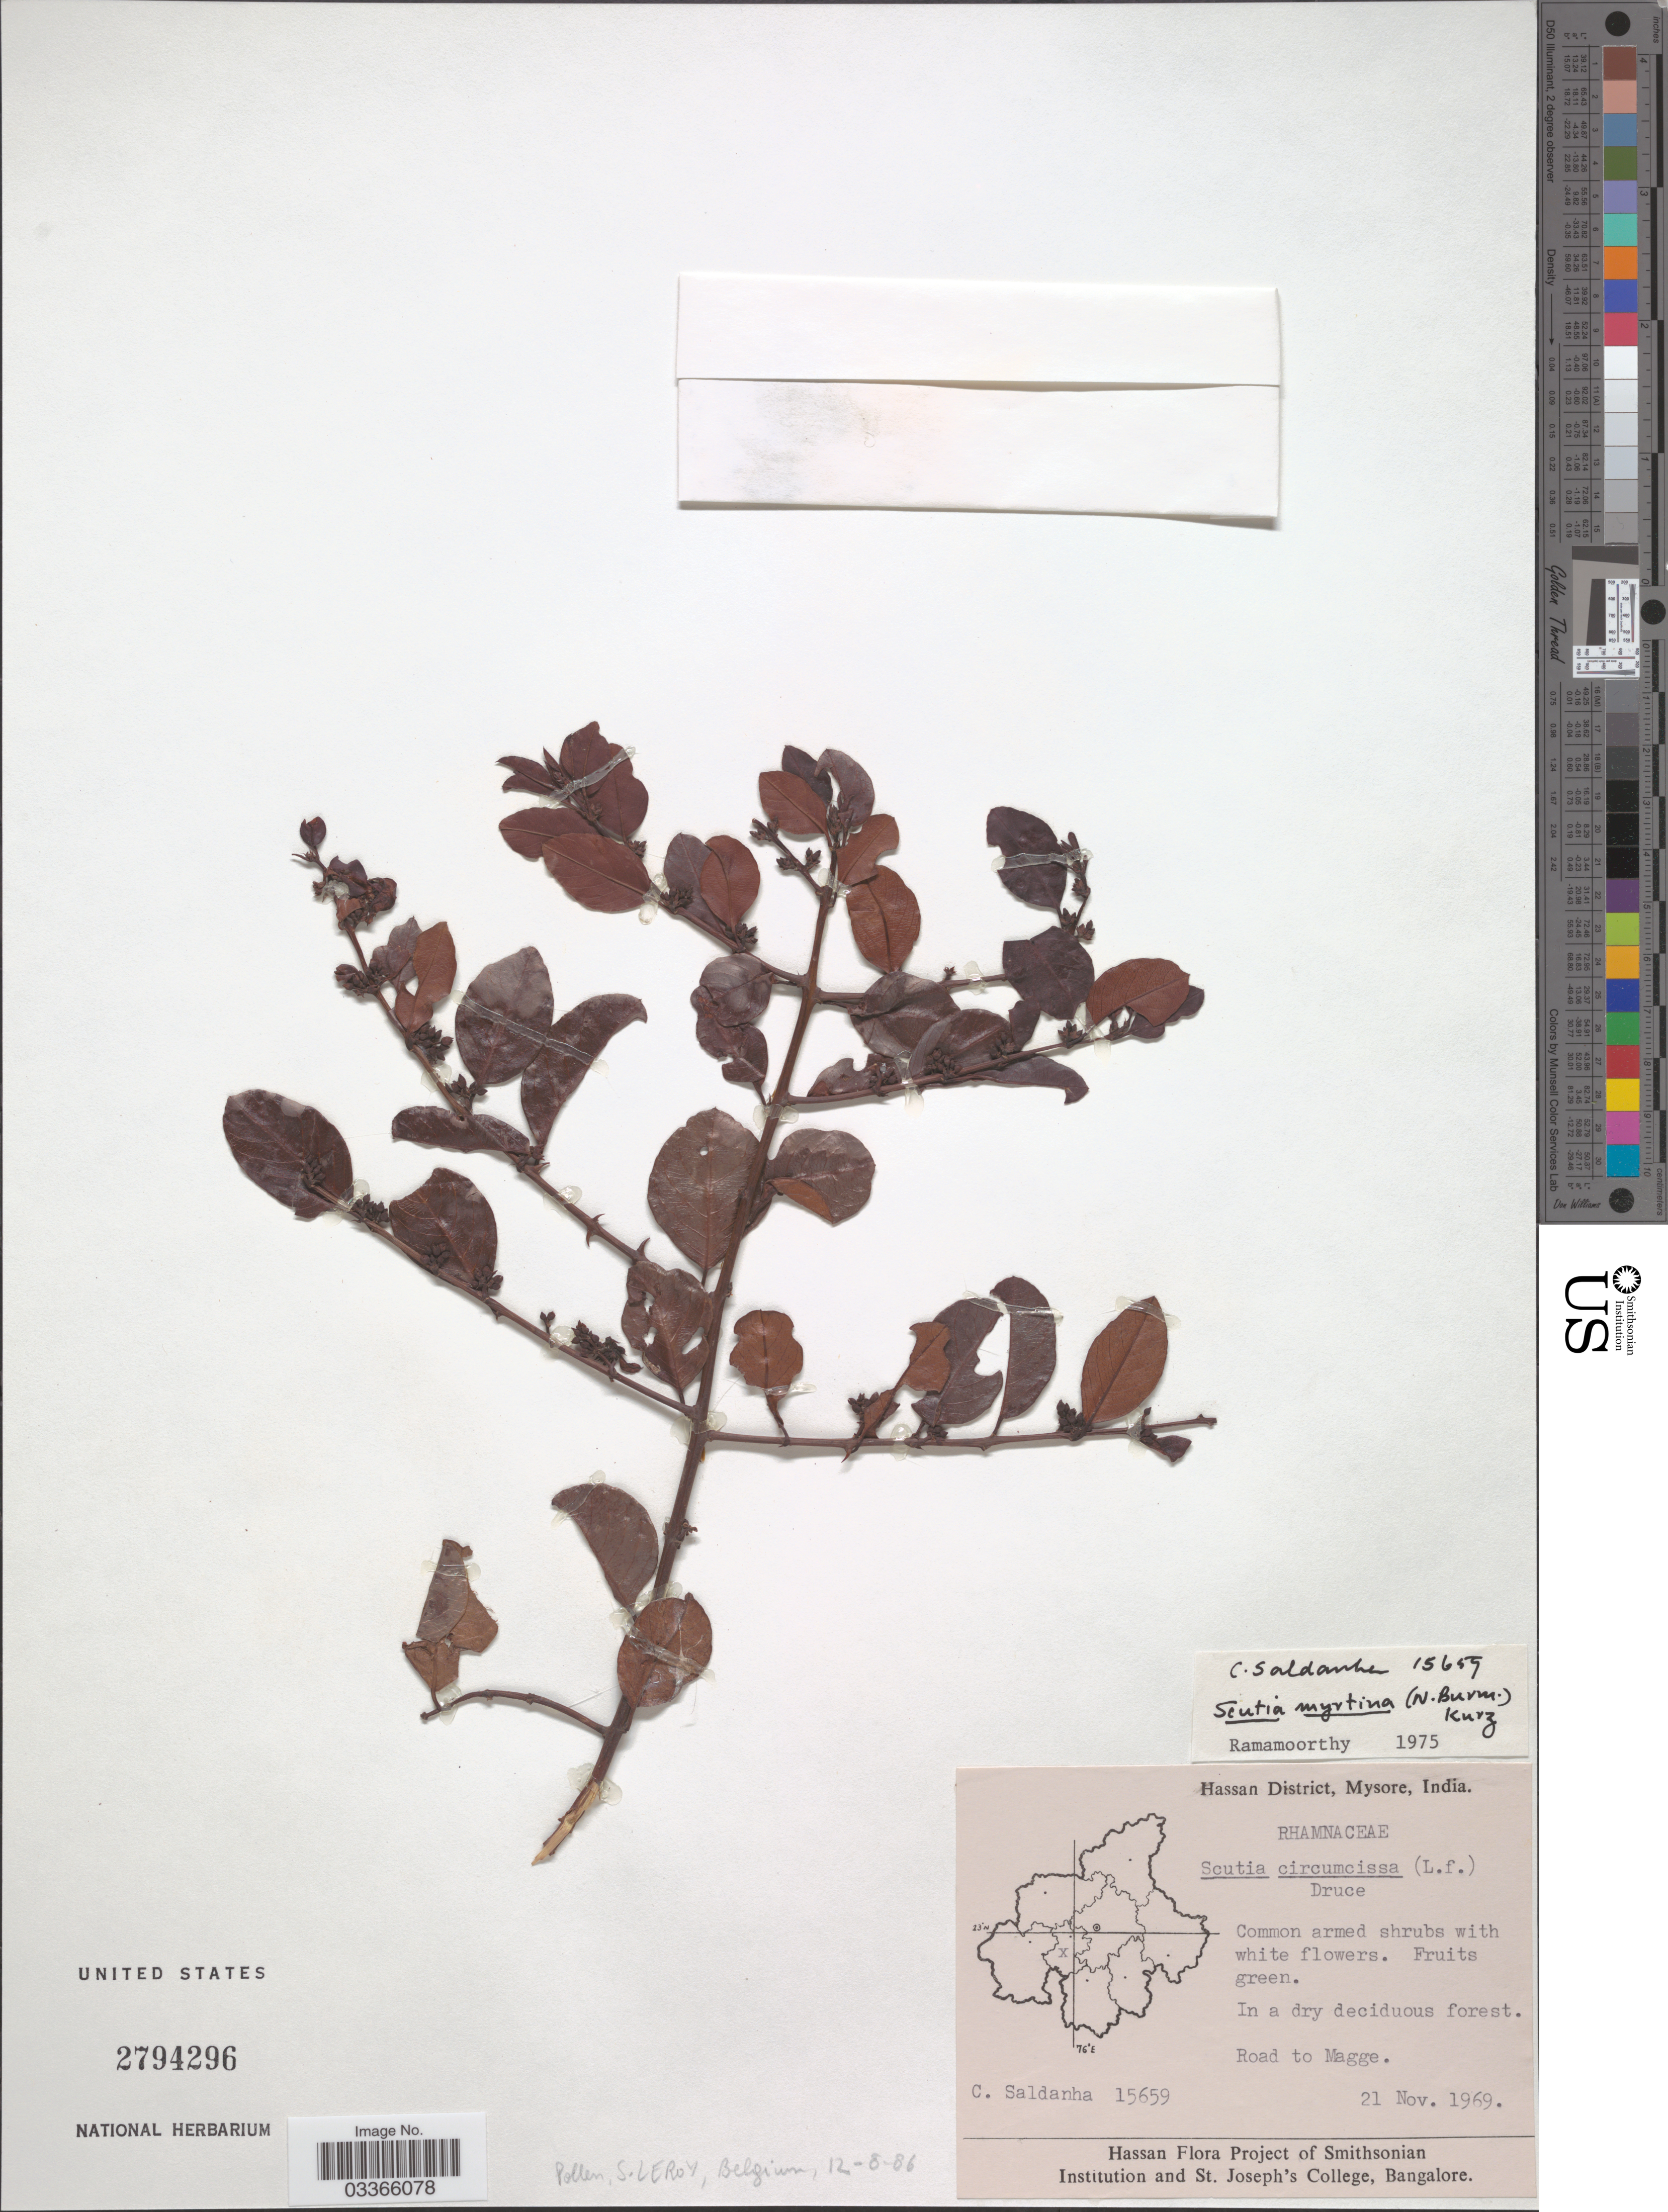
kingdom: Plantae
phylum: Tracheophyta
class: Magnoliopsida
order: Rosales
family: Rhamnaceae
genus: Scutia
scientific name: Scutia myrtina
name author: (Burm. f.) Kurz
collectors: C. Saldanha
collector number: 15659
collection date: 1969-11-21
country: India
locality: Hassan District, Mysore, Road to Magge.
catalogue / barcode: US 2794296